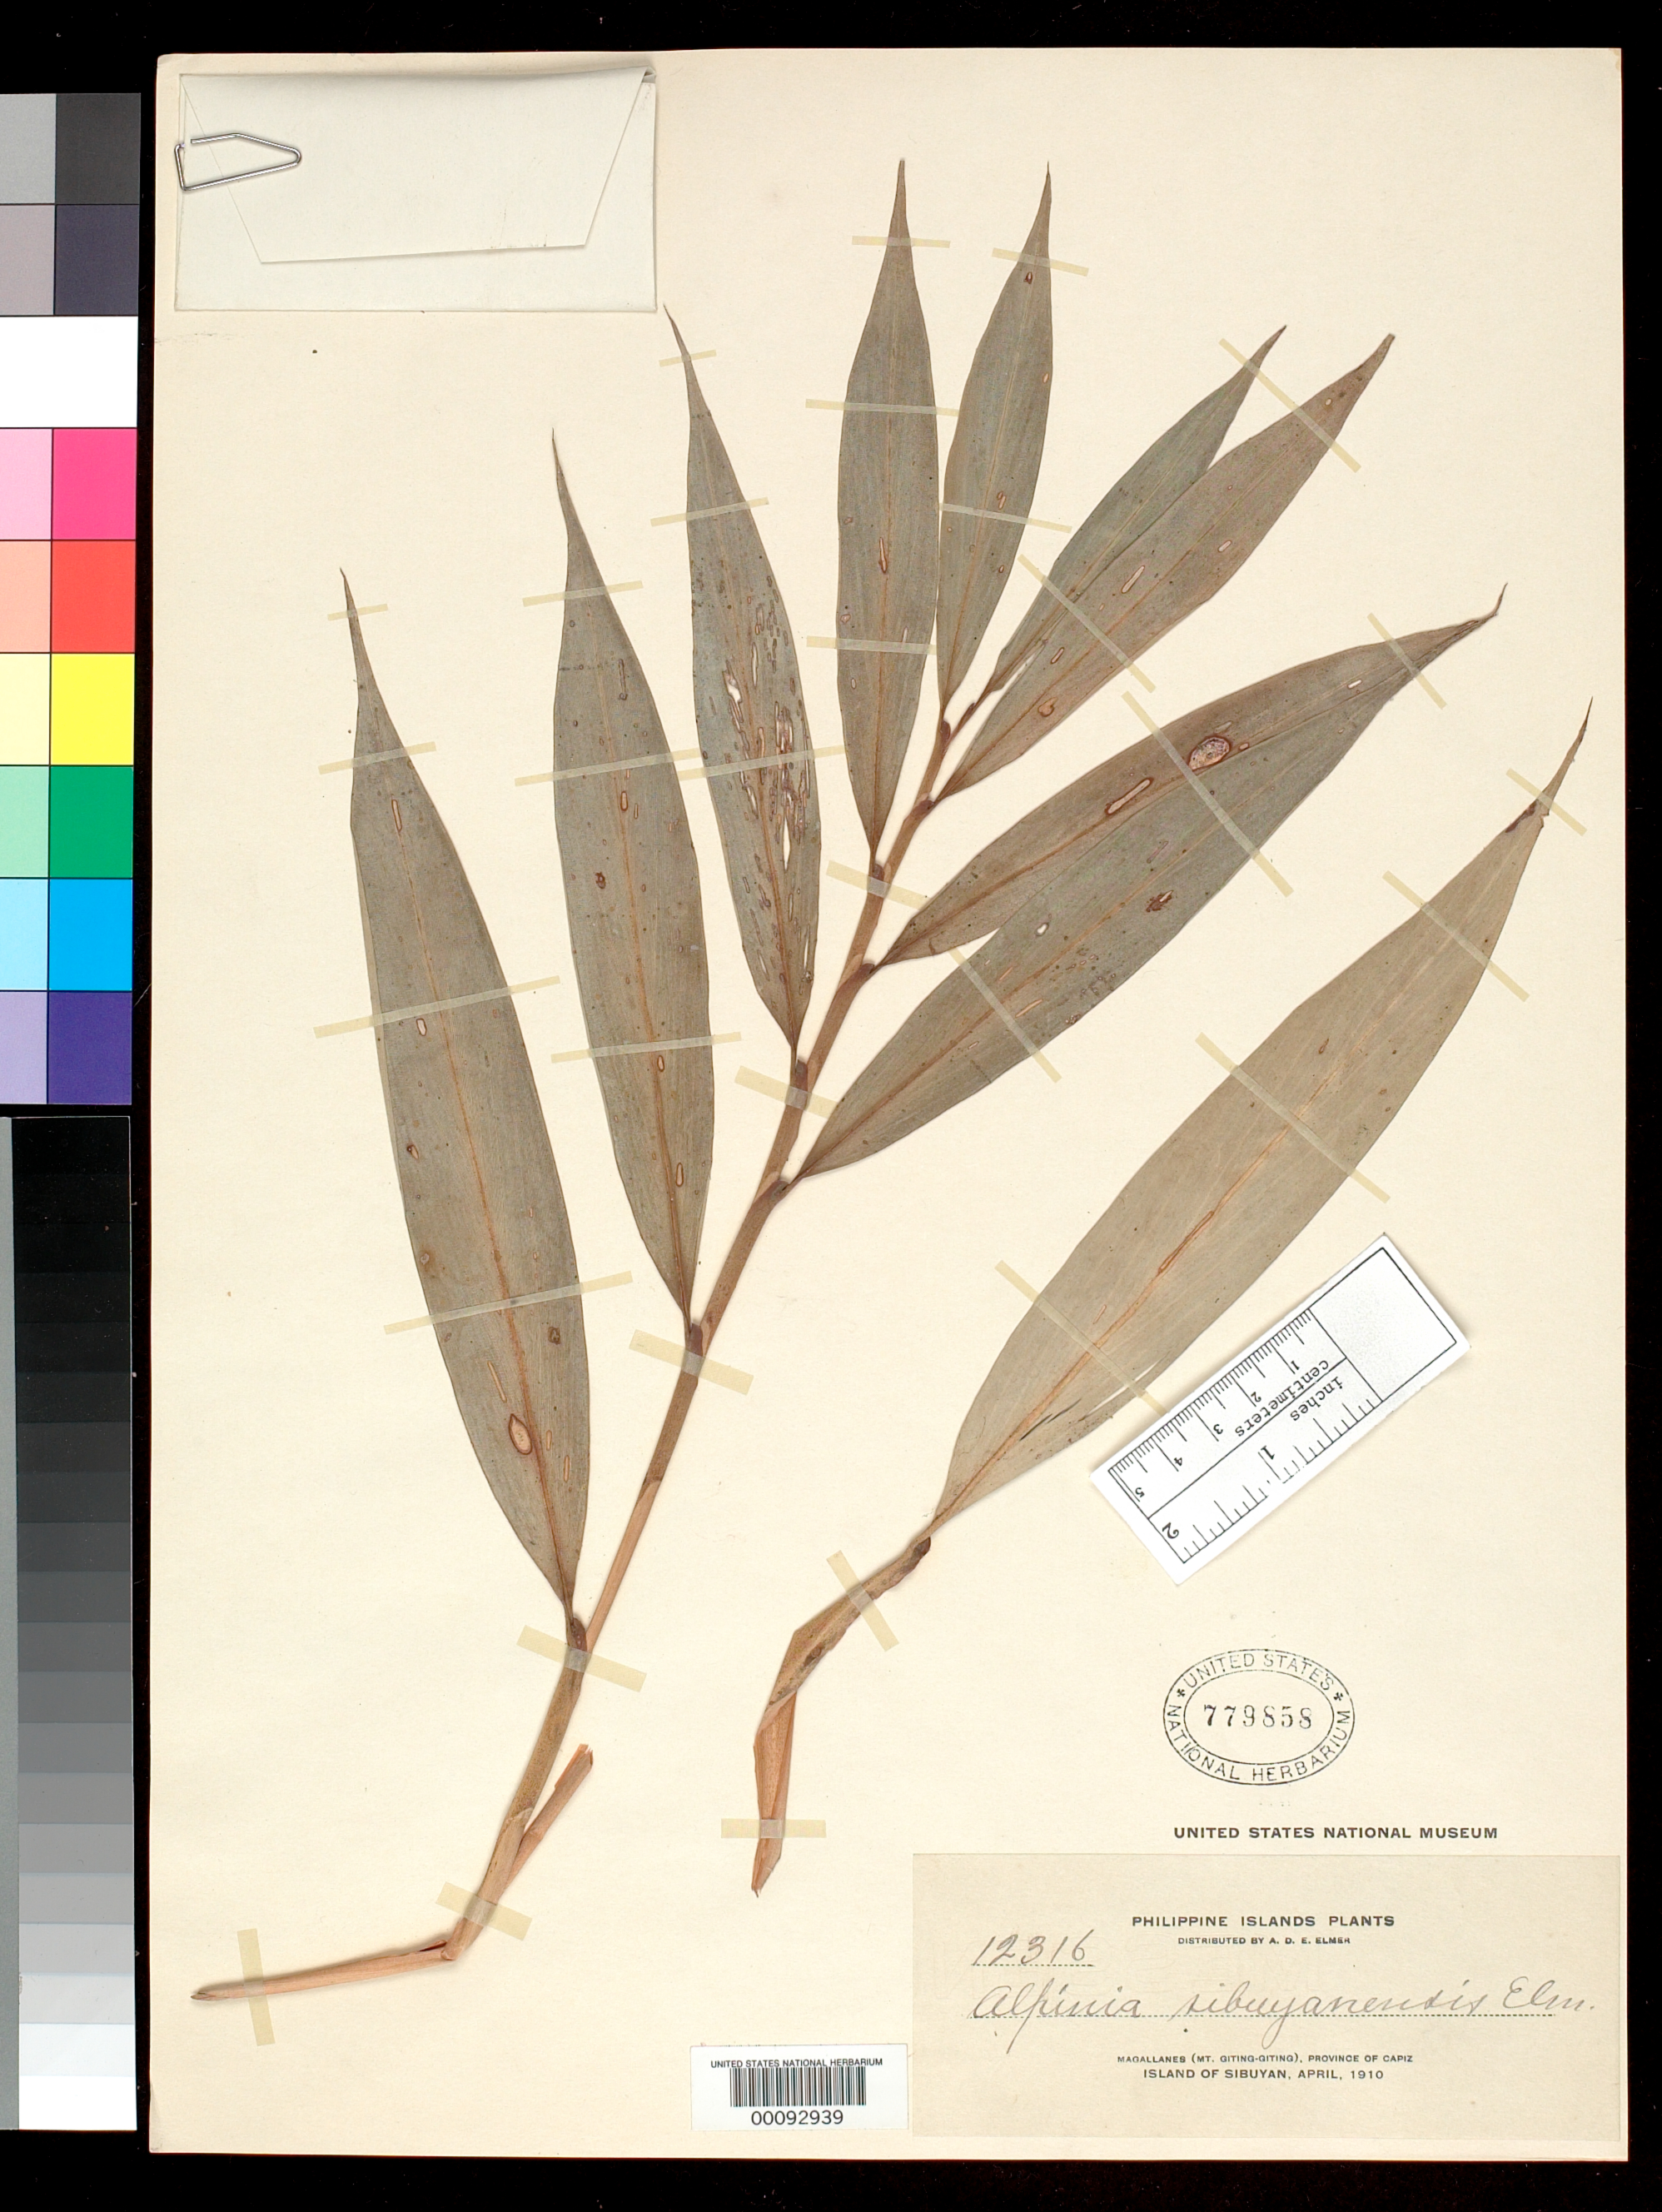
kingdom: Plantae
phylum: Tracheophyta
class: Liliopsida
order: Zingiberales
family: Zingiberaceae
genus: Alpinia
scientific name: Alpinia sibuyanensis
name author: Elmer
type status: Isotype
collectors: A. D. E. Elmer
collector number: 12316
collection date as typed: Apr 1910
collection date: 1910-04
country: Philippines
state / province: Mimaropa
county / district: Romblon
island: Sibuyan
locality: Magallanes (Mt. Giting-Giting), Province of Capiz, Island of Sibuyan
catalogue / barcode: US 779858